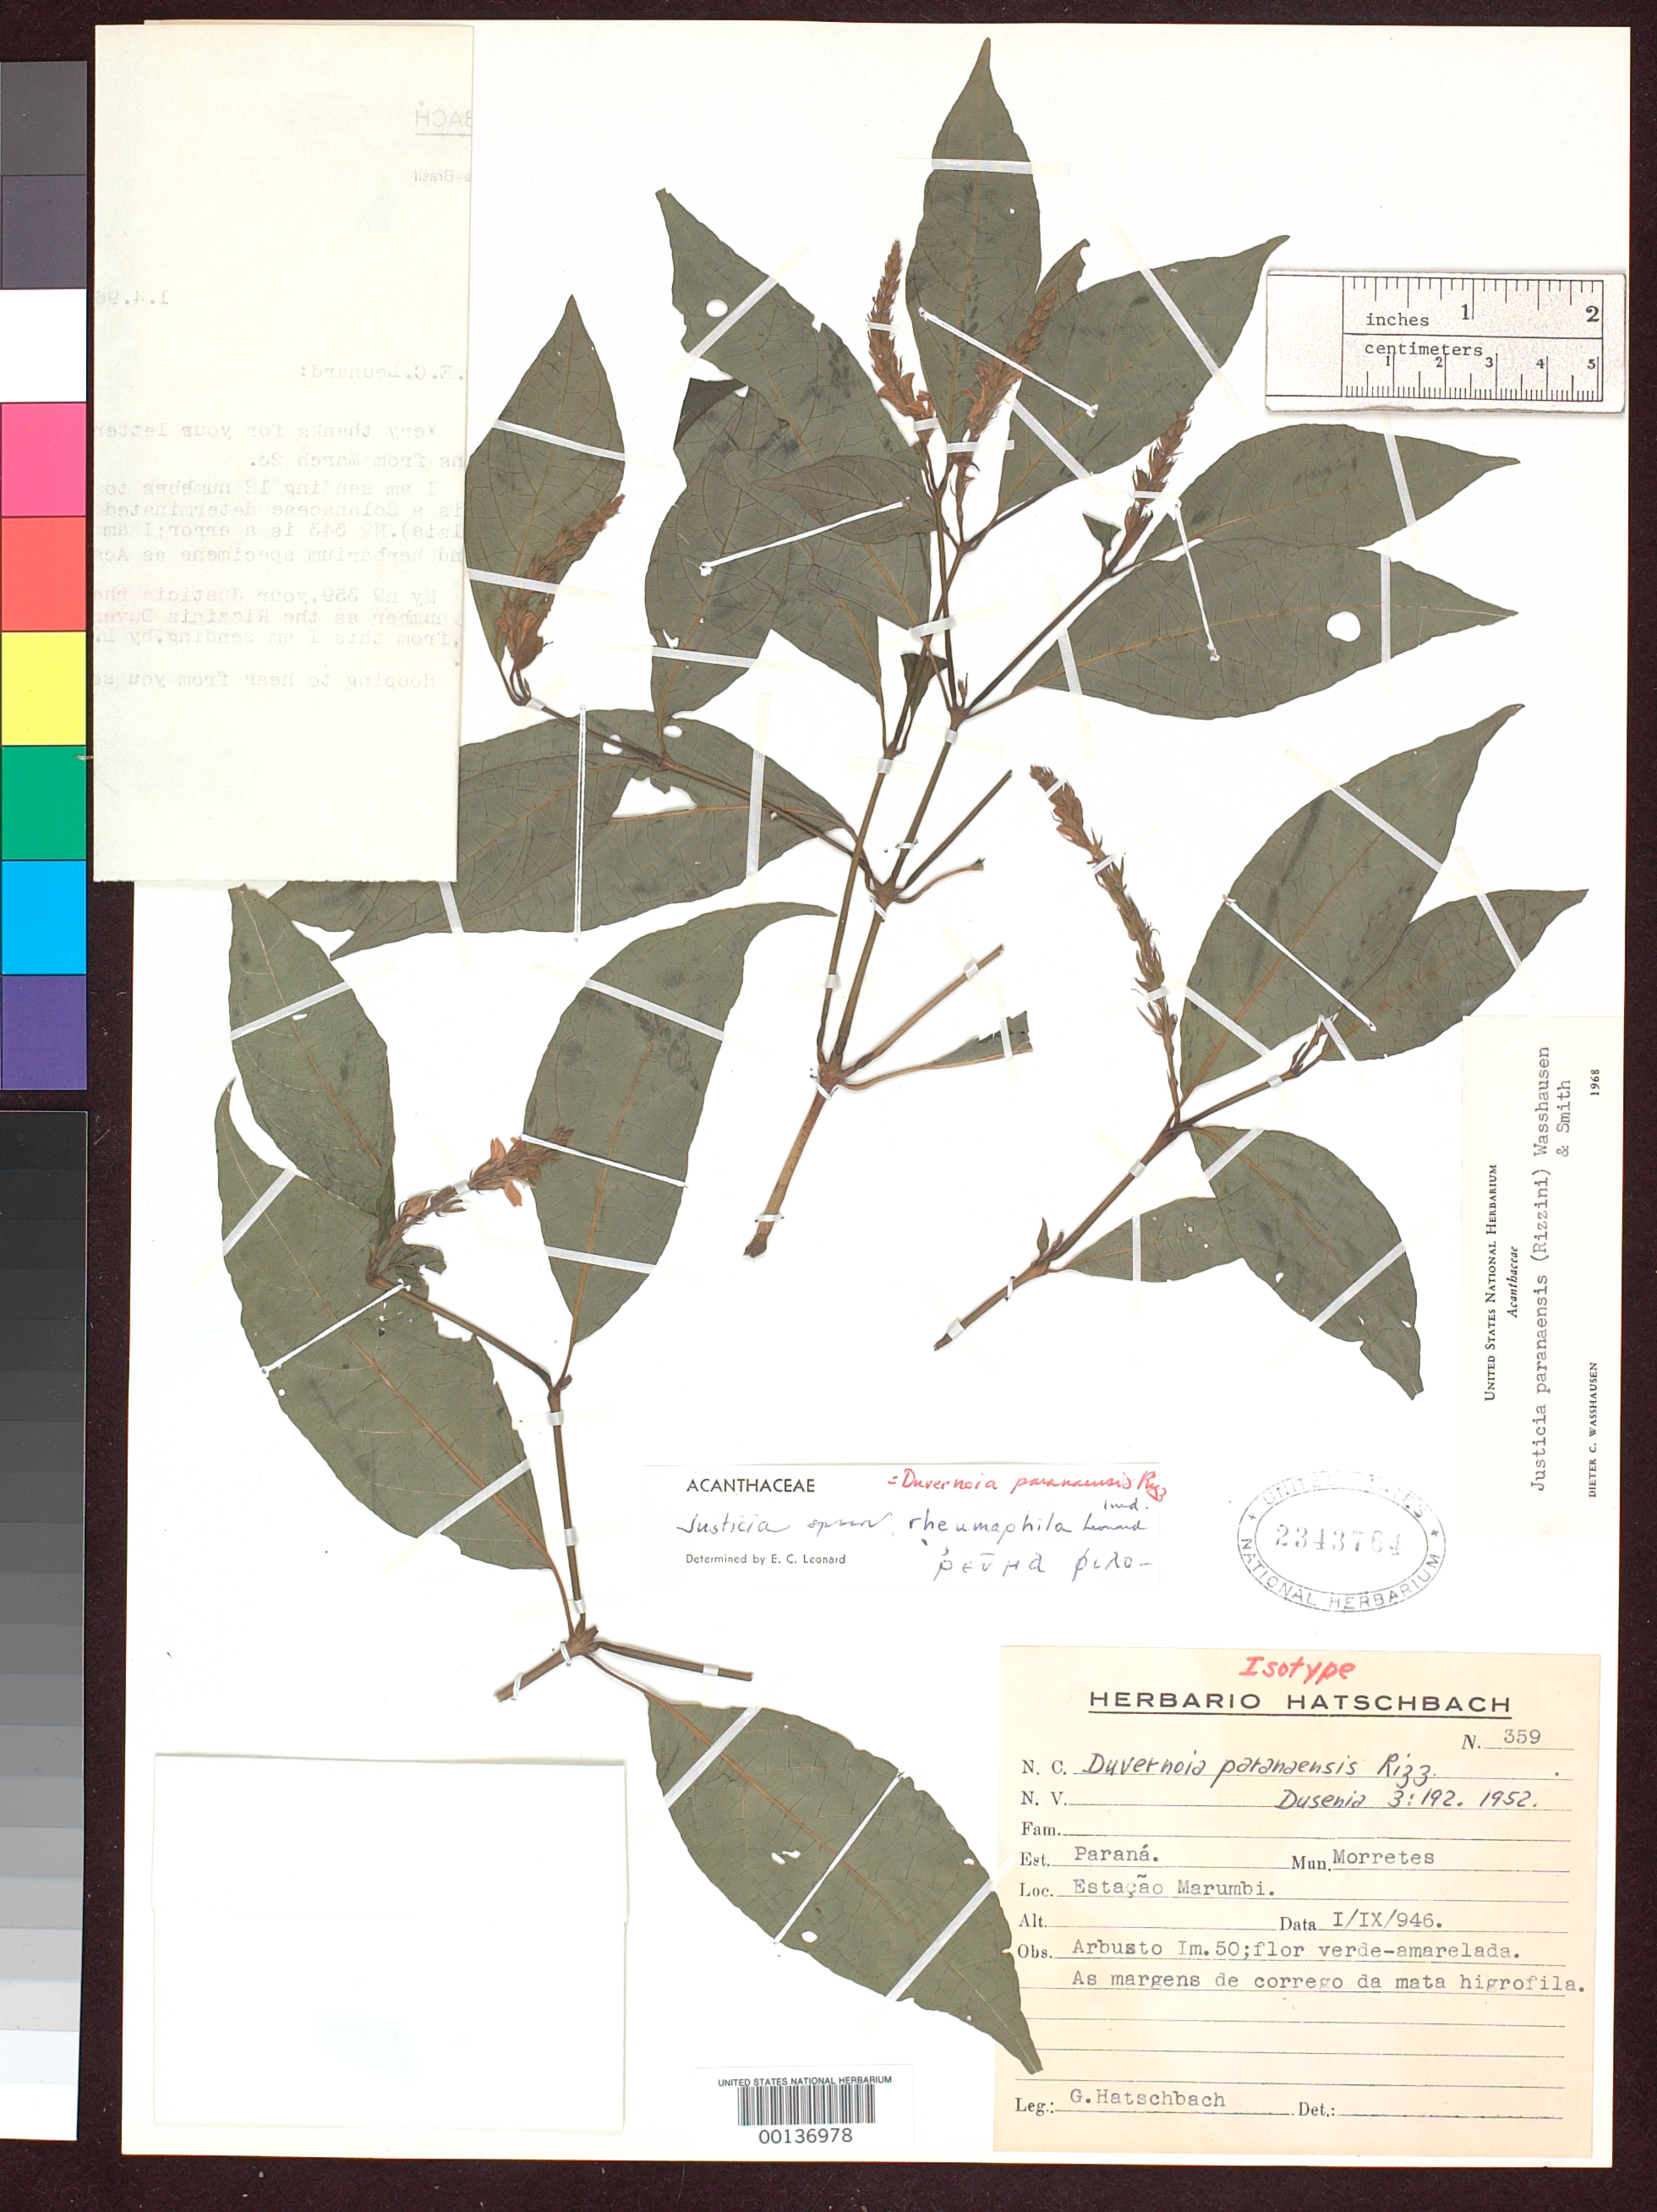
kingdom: Plantae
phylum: Tracheophyta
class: Magnoliopsida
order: Lamiales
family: Acanthaceae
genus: Duvernoia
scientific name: Duvernoia paranaensis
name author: Rizzini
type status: Isotype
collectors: G. Hatschbach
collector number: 359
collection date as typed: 01 Sep 1946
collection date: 1946-09-01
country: Brazil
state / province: Paraná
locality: Morretes, estacae Marumby.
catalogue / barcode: US 2343764